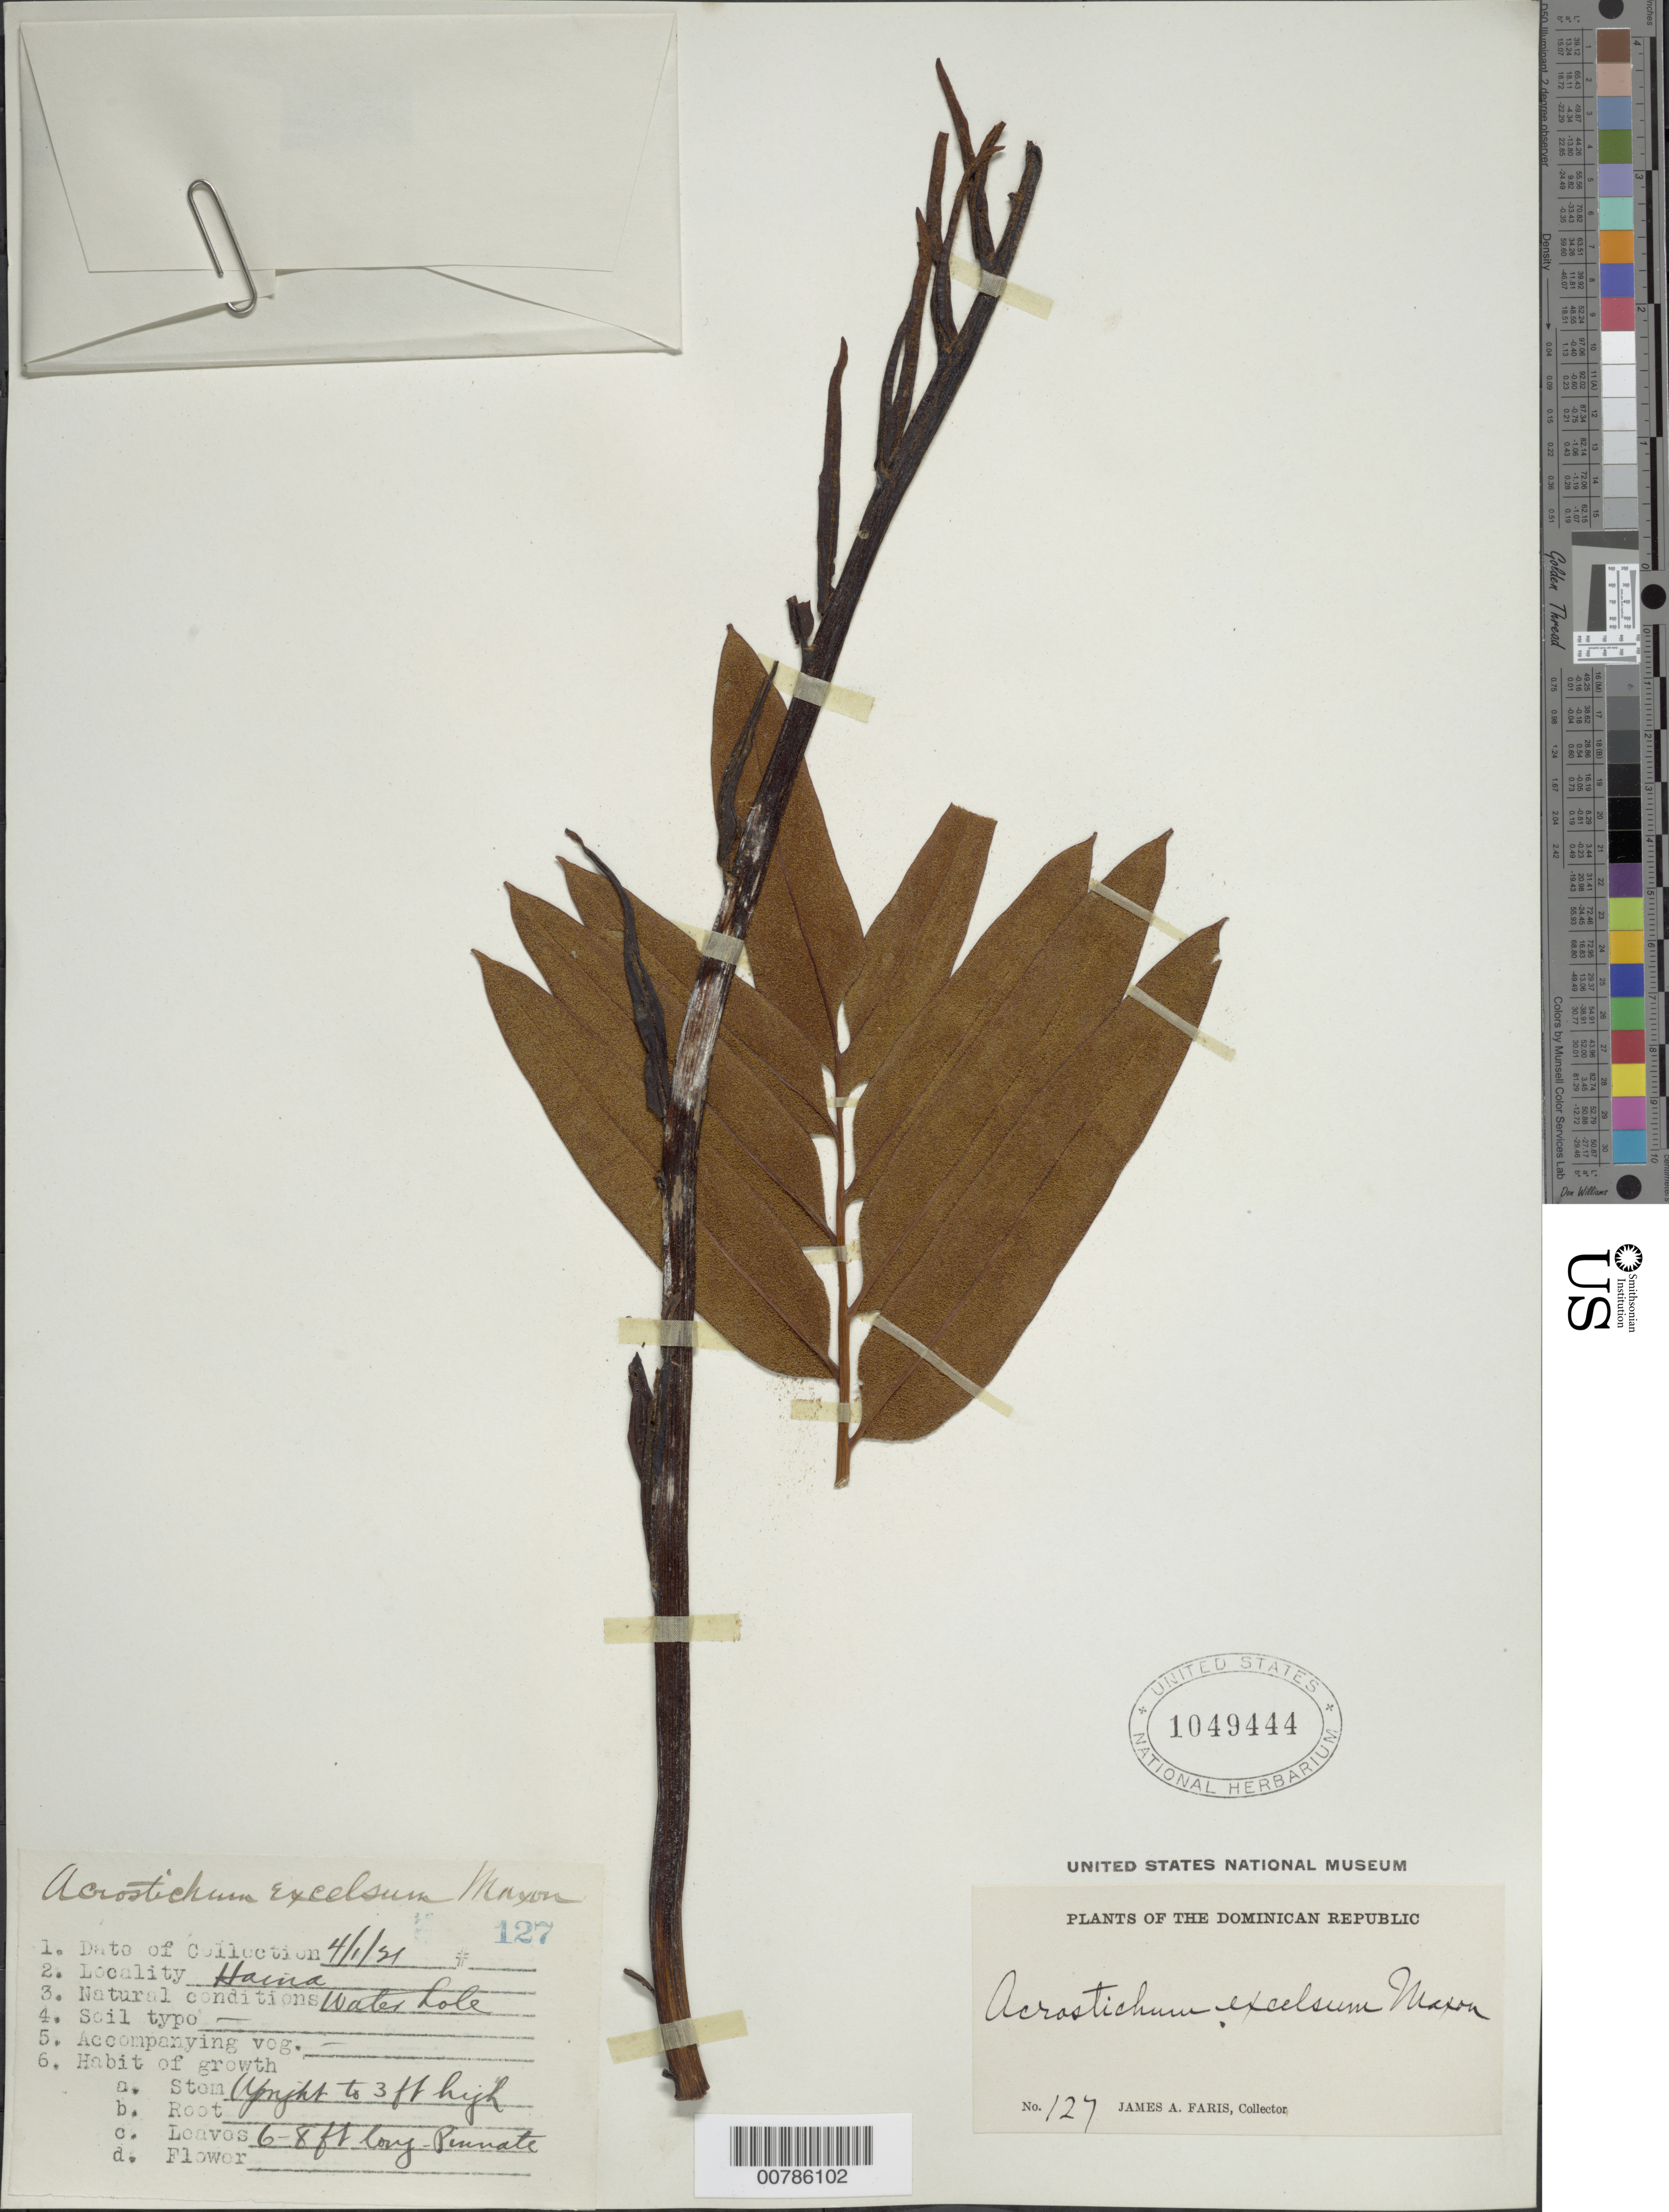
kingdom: Plantae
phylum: Tracheophyta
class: Polypodiopsida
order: Polypodiales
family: Pteridaceae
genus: Acrostichum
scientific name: Acrostichum danaeifolium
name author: Langsd. & Fisch.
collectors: J. Faris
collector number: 127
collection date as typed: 01 Apr 1910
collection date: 1910-04-01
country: Dominican Republic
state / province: San Cristóbal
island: Hispaniola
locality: Haina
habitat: Water hole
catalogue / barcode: US 1049444